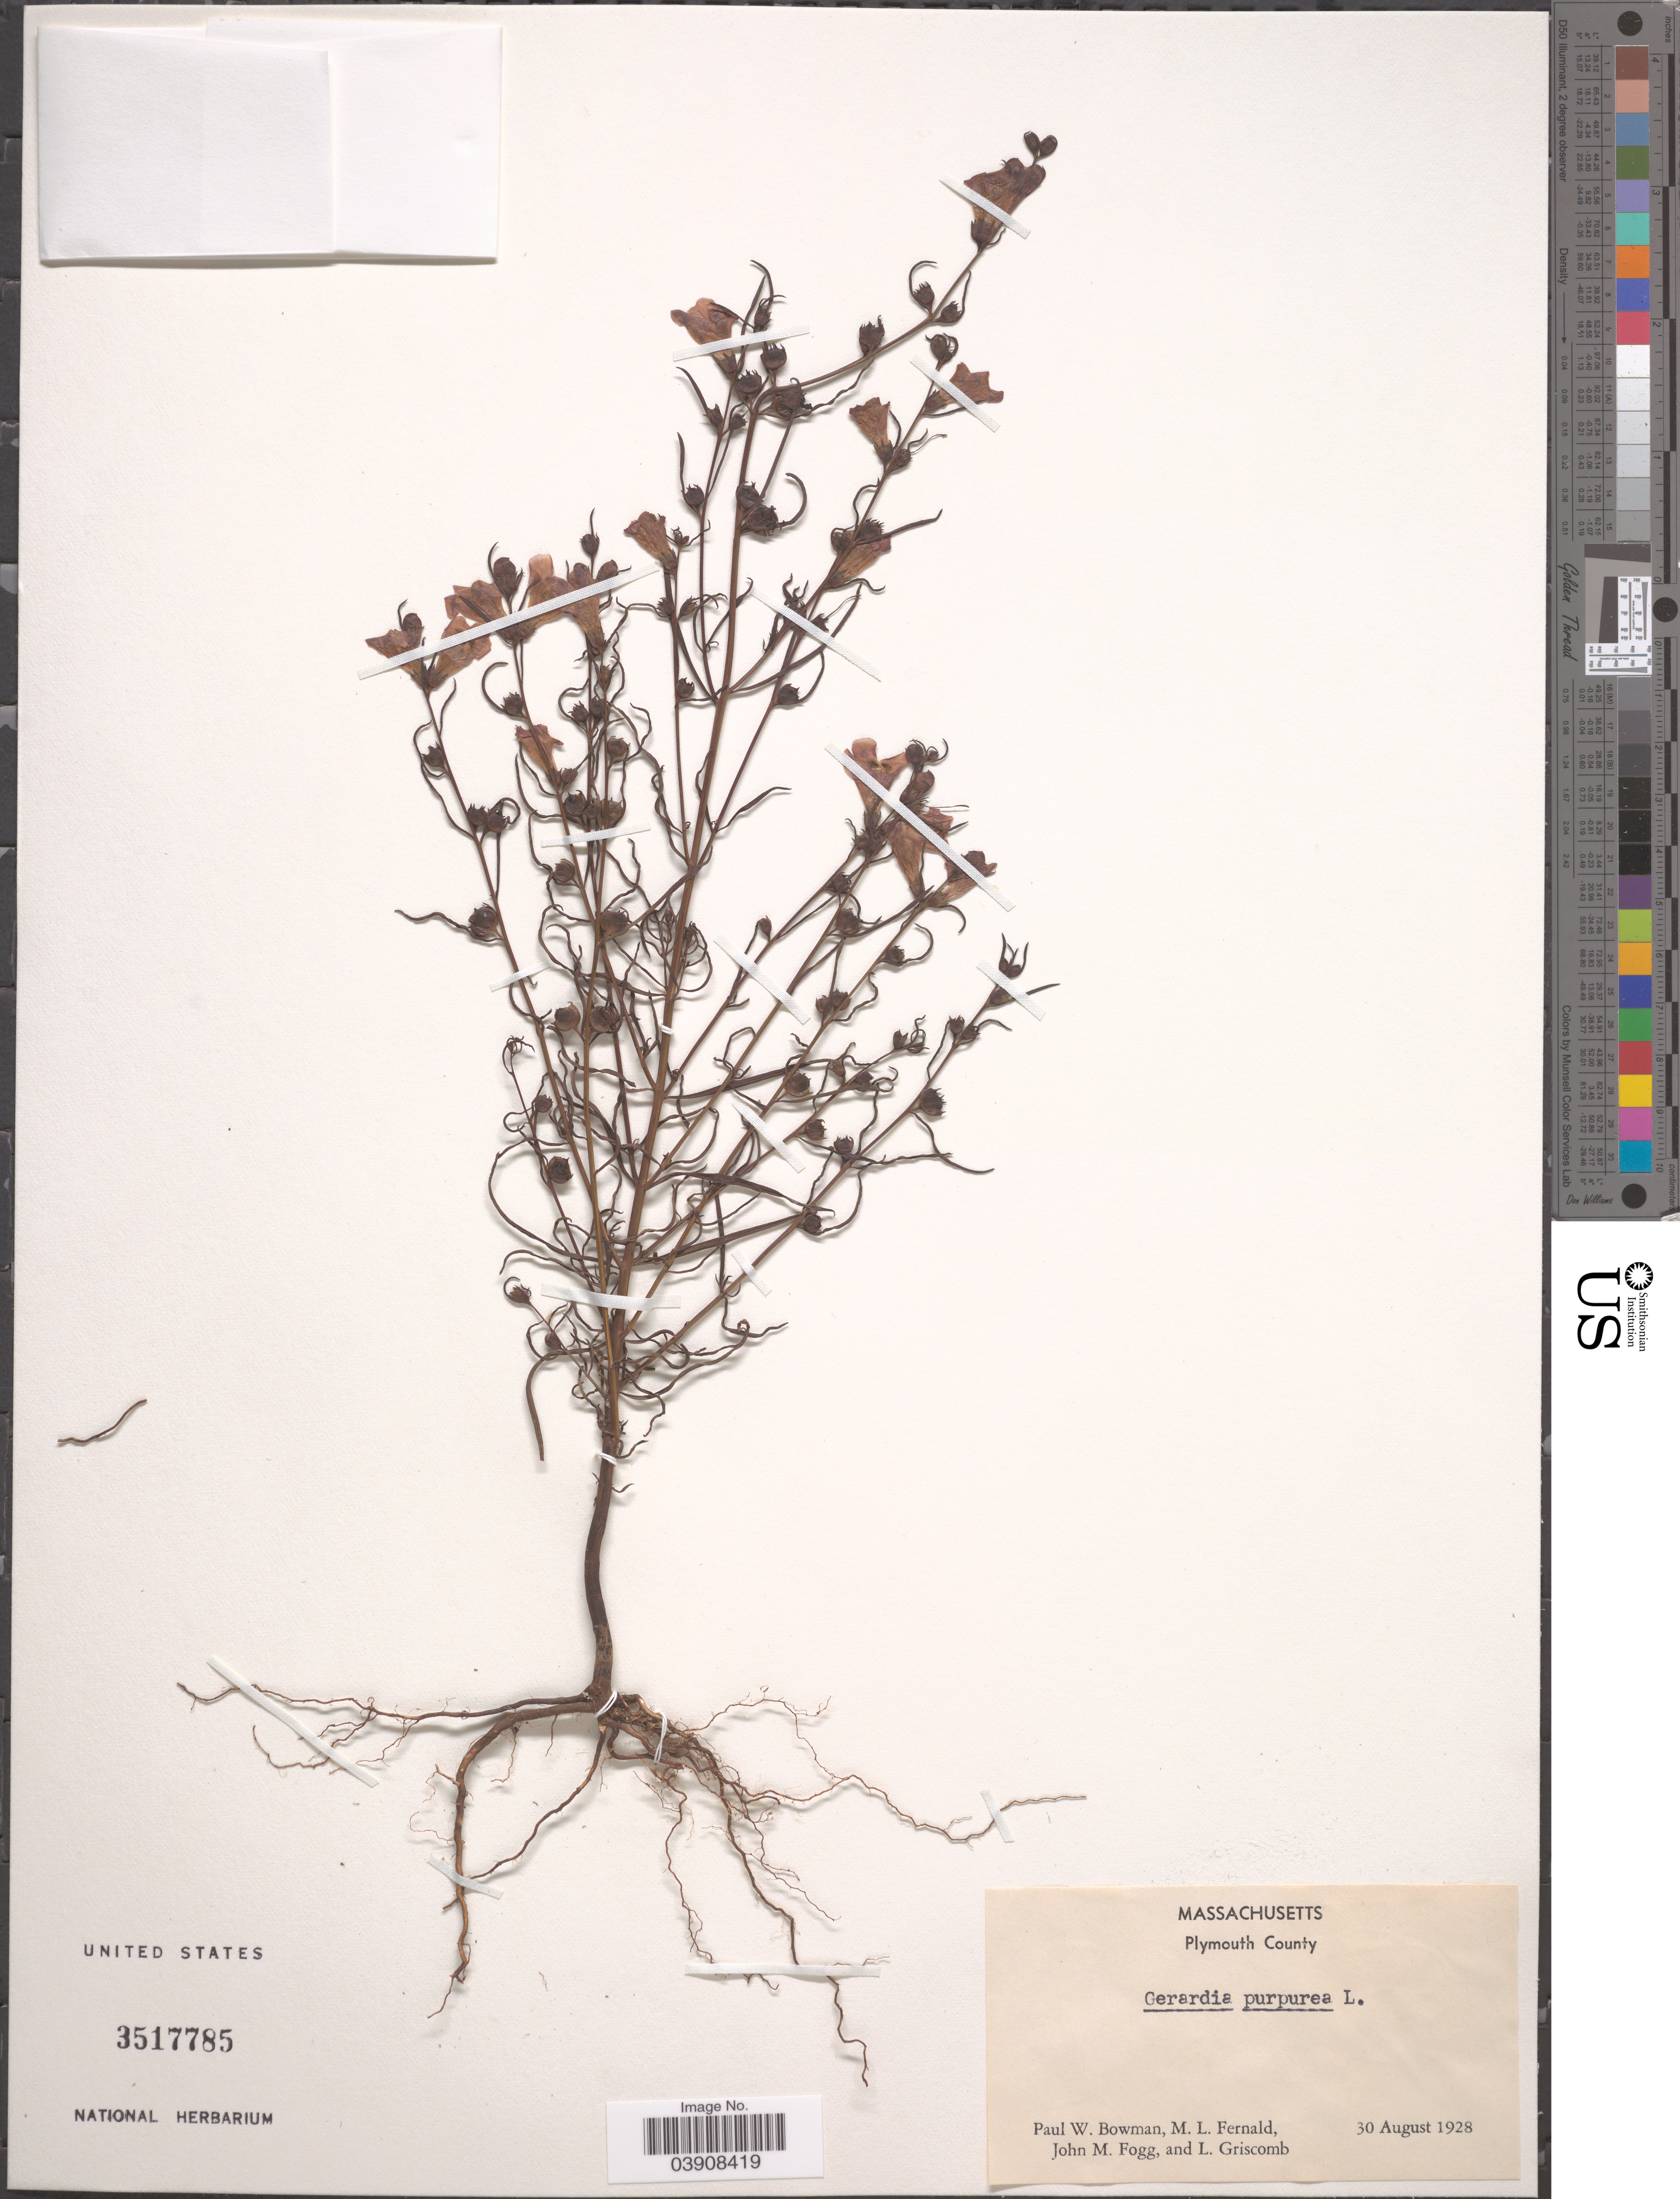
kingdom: Plantae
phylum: Tracheophyta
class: Magnoliopsida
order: Lamiales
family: Orobanchaceae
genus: Agalinis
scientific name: Agalinis purpurea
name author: (L.) Pennell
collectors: P. Bowman, M. L. Fernald, J. Fogg & L. Griscomb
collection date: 1928-08-30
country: United States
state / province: Massachusetts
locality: Plymouth County.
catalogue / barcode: US 3517785